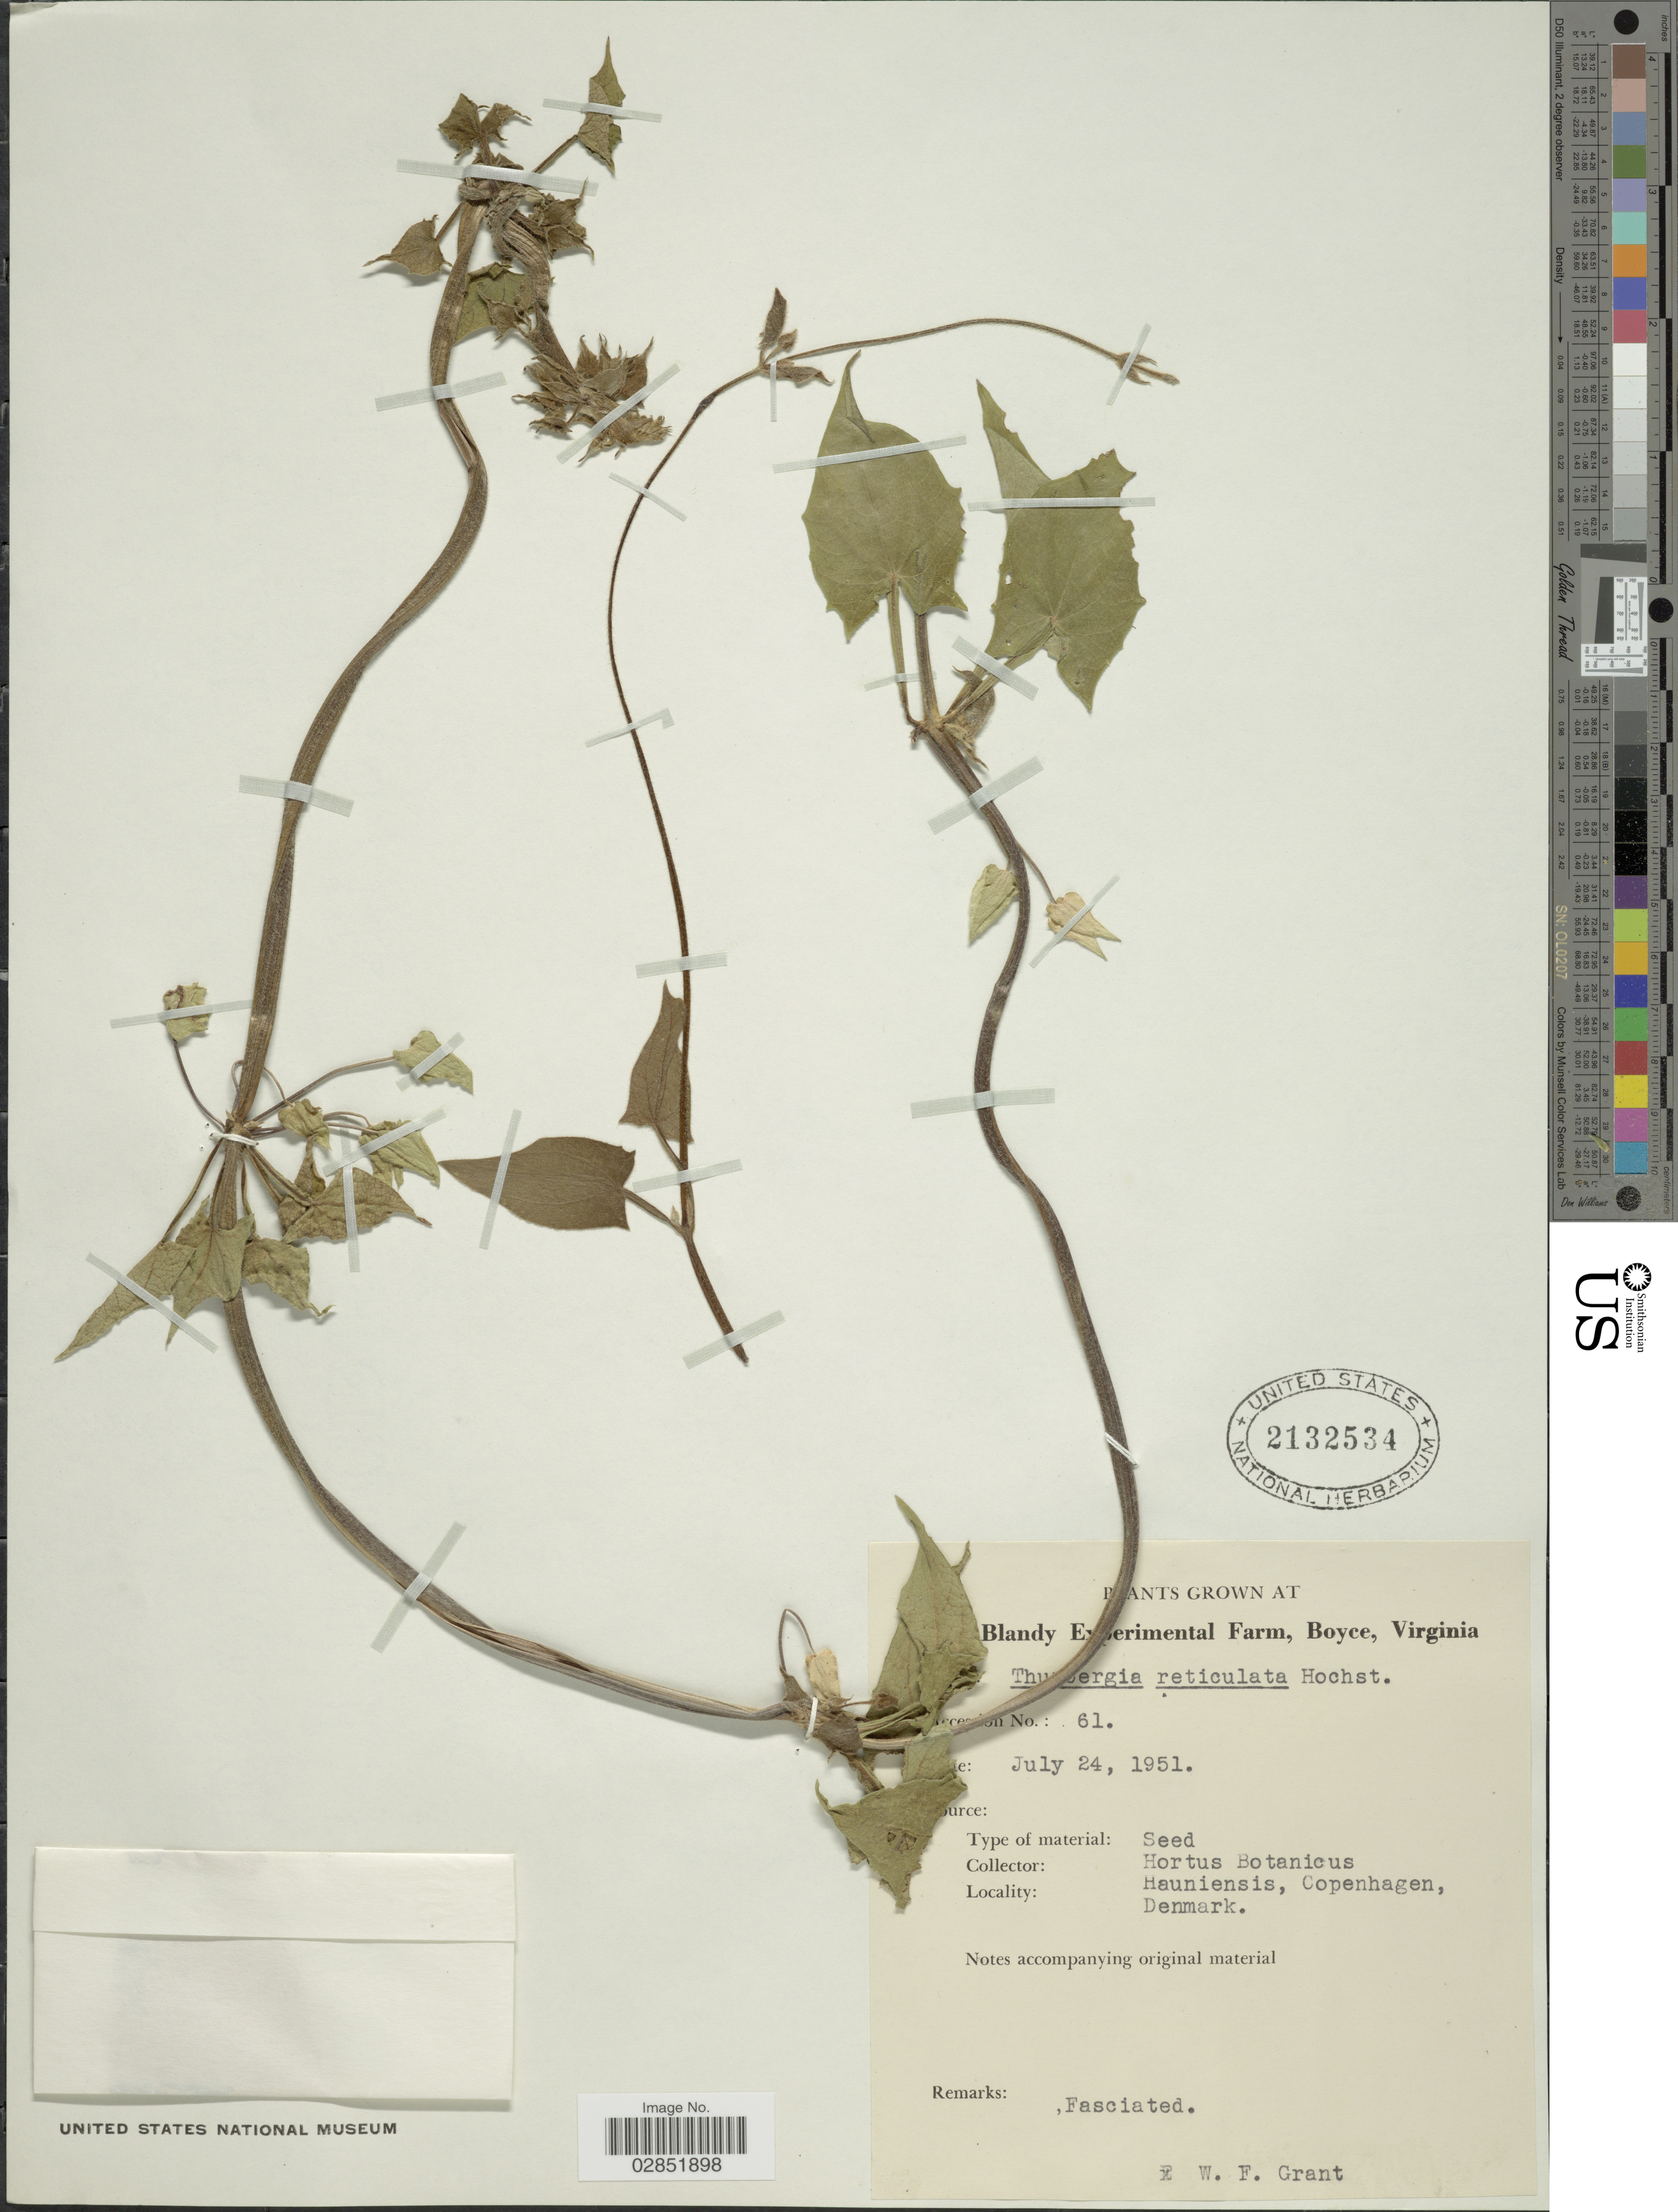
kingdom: Plantae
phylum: Tracheophyta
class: Magnoliopsida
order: Lamiales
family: Acanthaceae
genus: Thunbergia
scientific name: Thunbergia reticulata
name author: Nees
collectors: W. Grant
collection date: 1951-07-24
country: United States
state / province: Virginia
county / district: Clarke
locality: Blandy Experimental Farm, Boyce.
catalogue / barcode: US 2132534